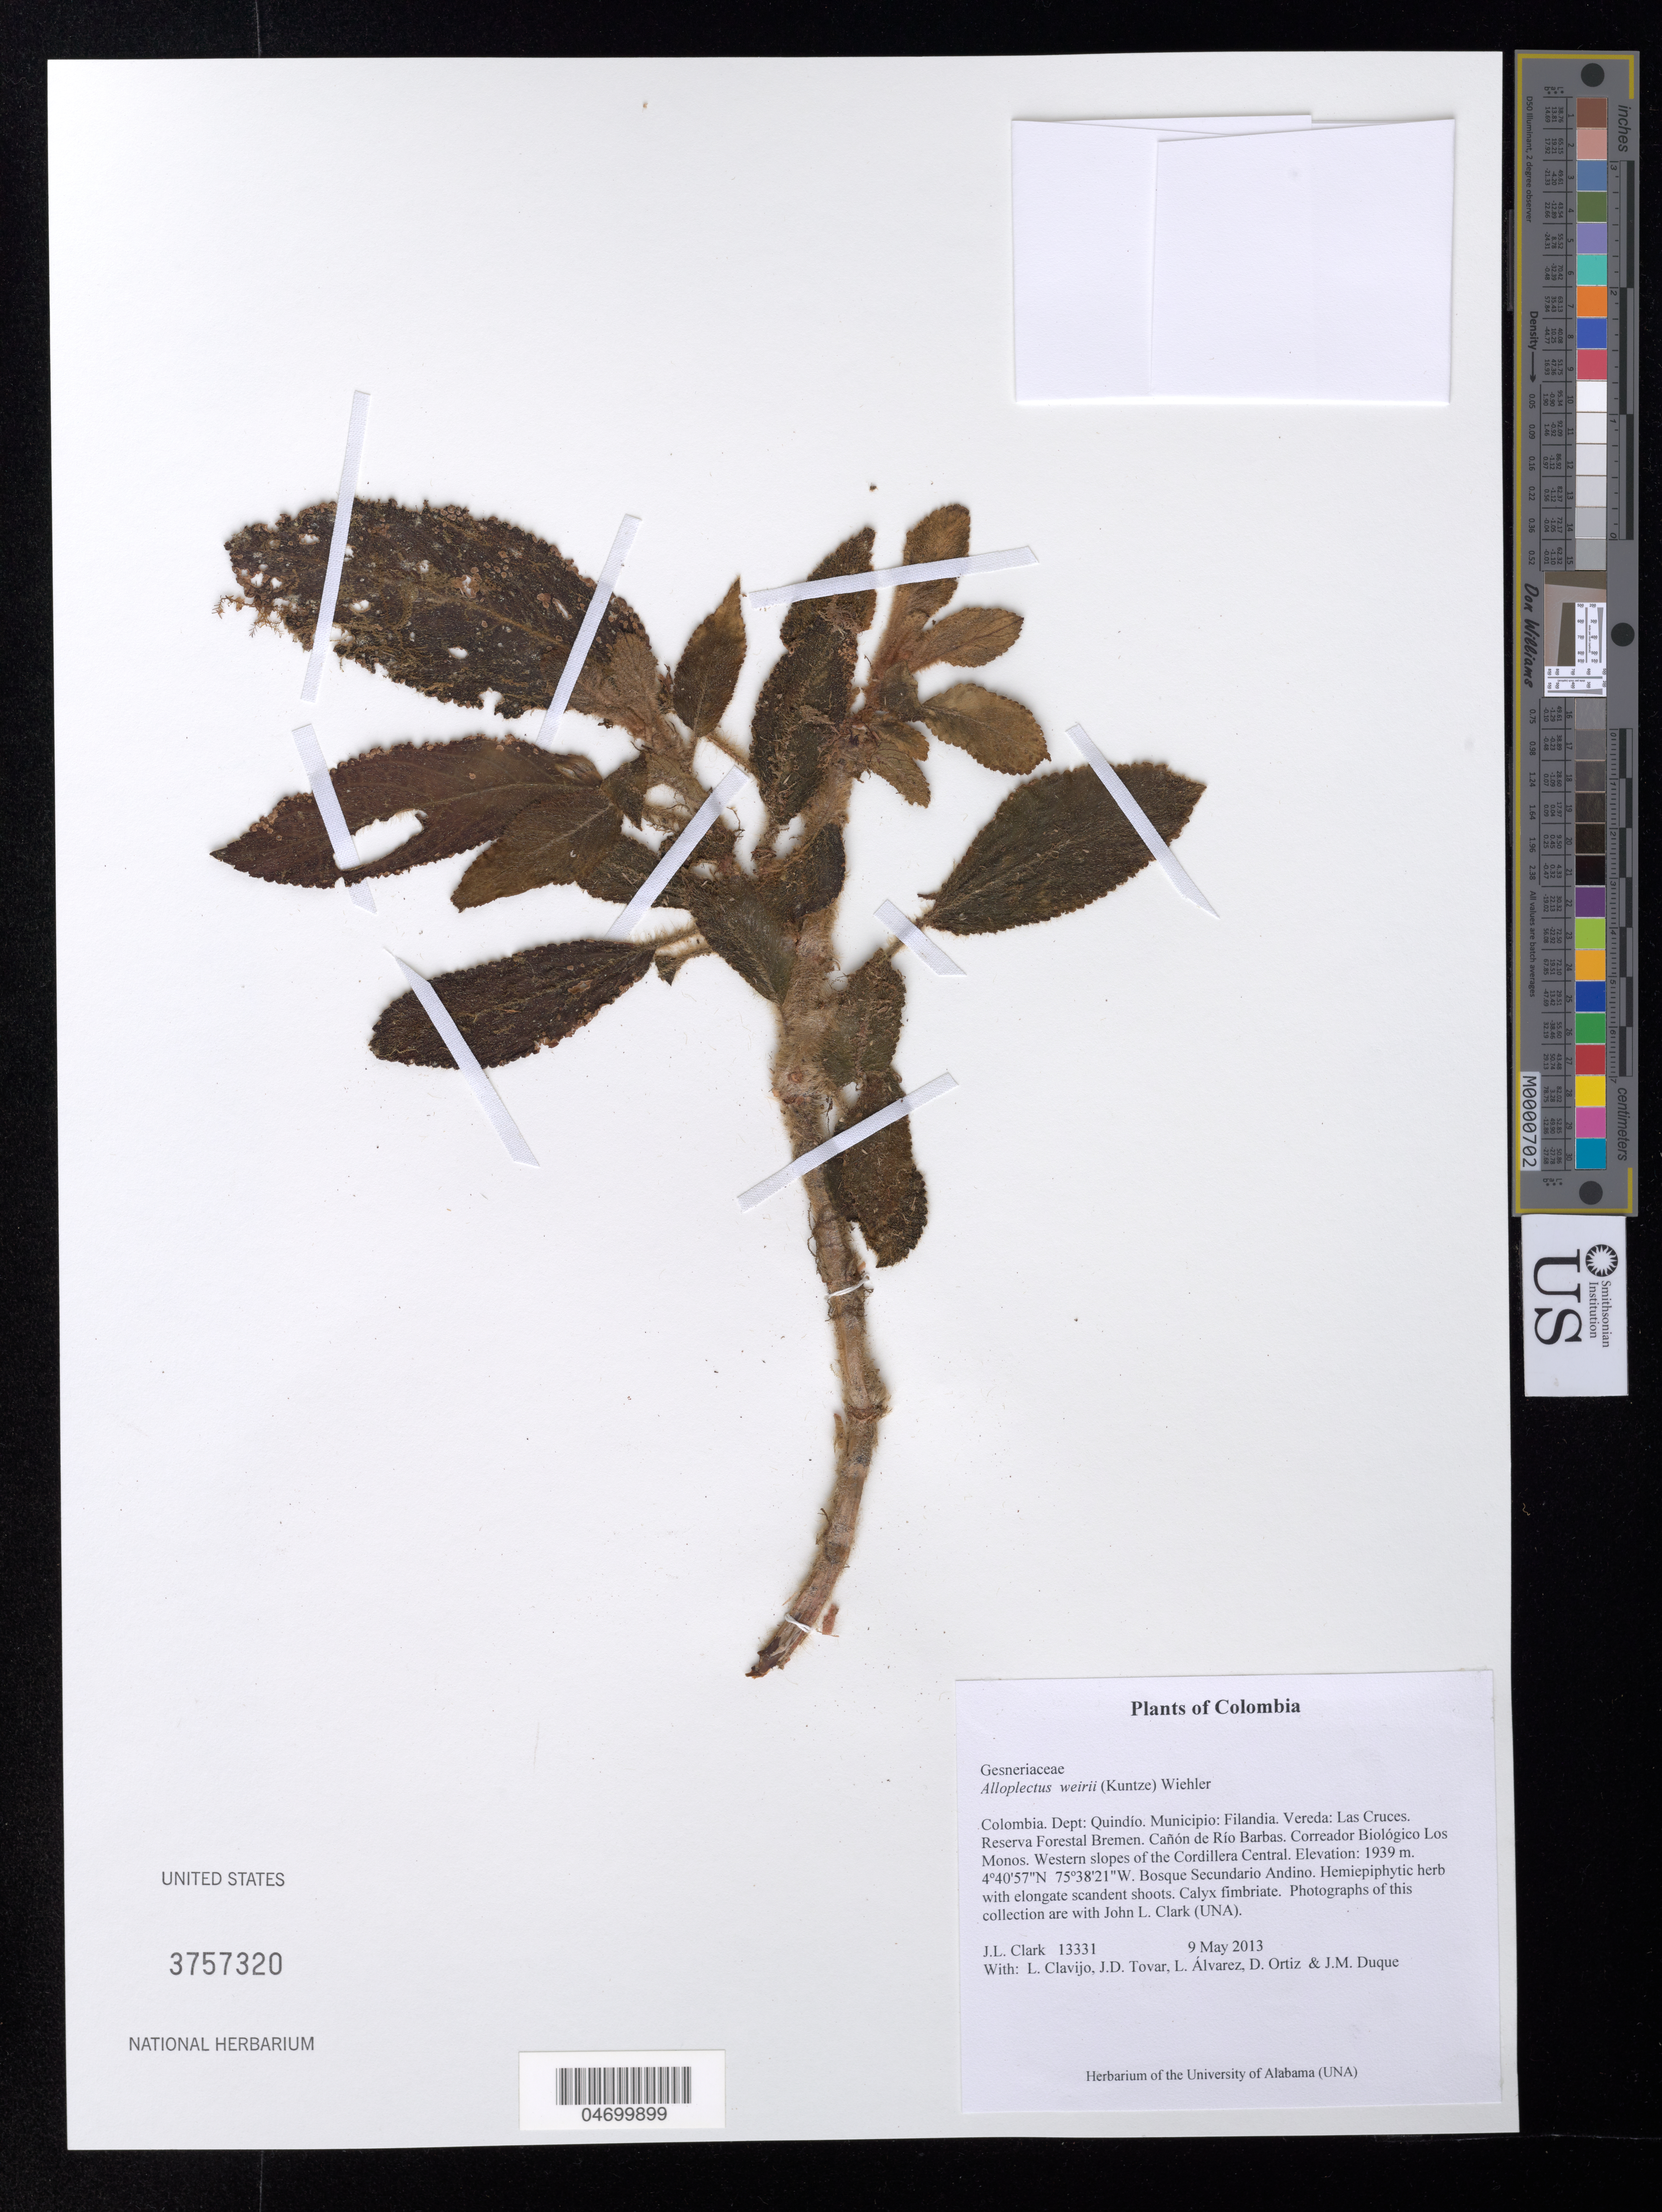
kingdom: Plantae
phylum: Tracheophyta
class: Magnoliopsida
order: Lamiales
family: Gesneriaceae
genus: Alloplectus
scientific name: Alloplectus weirii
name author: (Kuntze) Wiehler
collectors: J. L. Clark, L. Clavijo, J. Tovar & L. Alvarez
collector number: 13331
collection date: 2013-05-09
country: Colombia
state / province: Quindío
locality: Dept: Quindio. Municipio: Filandia. Vereda: Las Cruces. Reserva Forestal Bremen. Cañón de Río Barbas. Correador Biológico Los Monos. Western slopes of the Cordillera Central.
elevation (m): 1939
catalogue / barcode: US 3757320